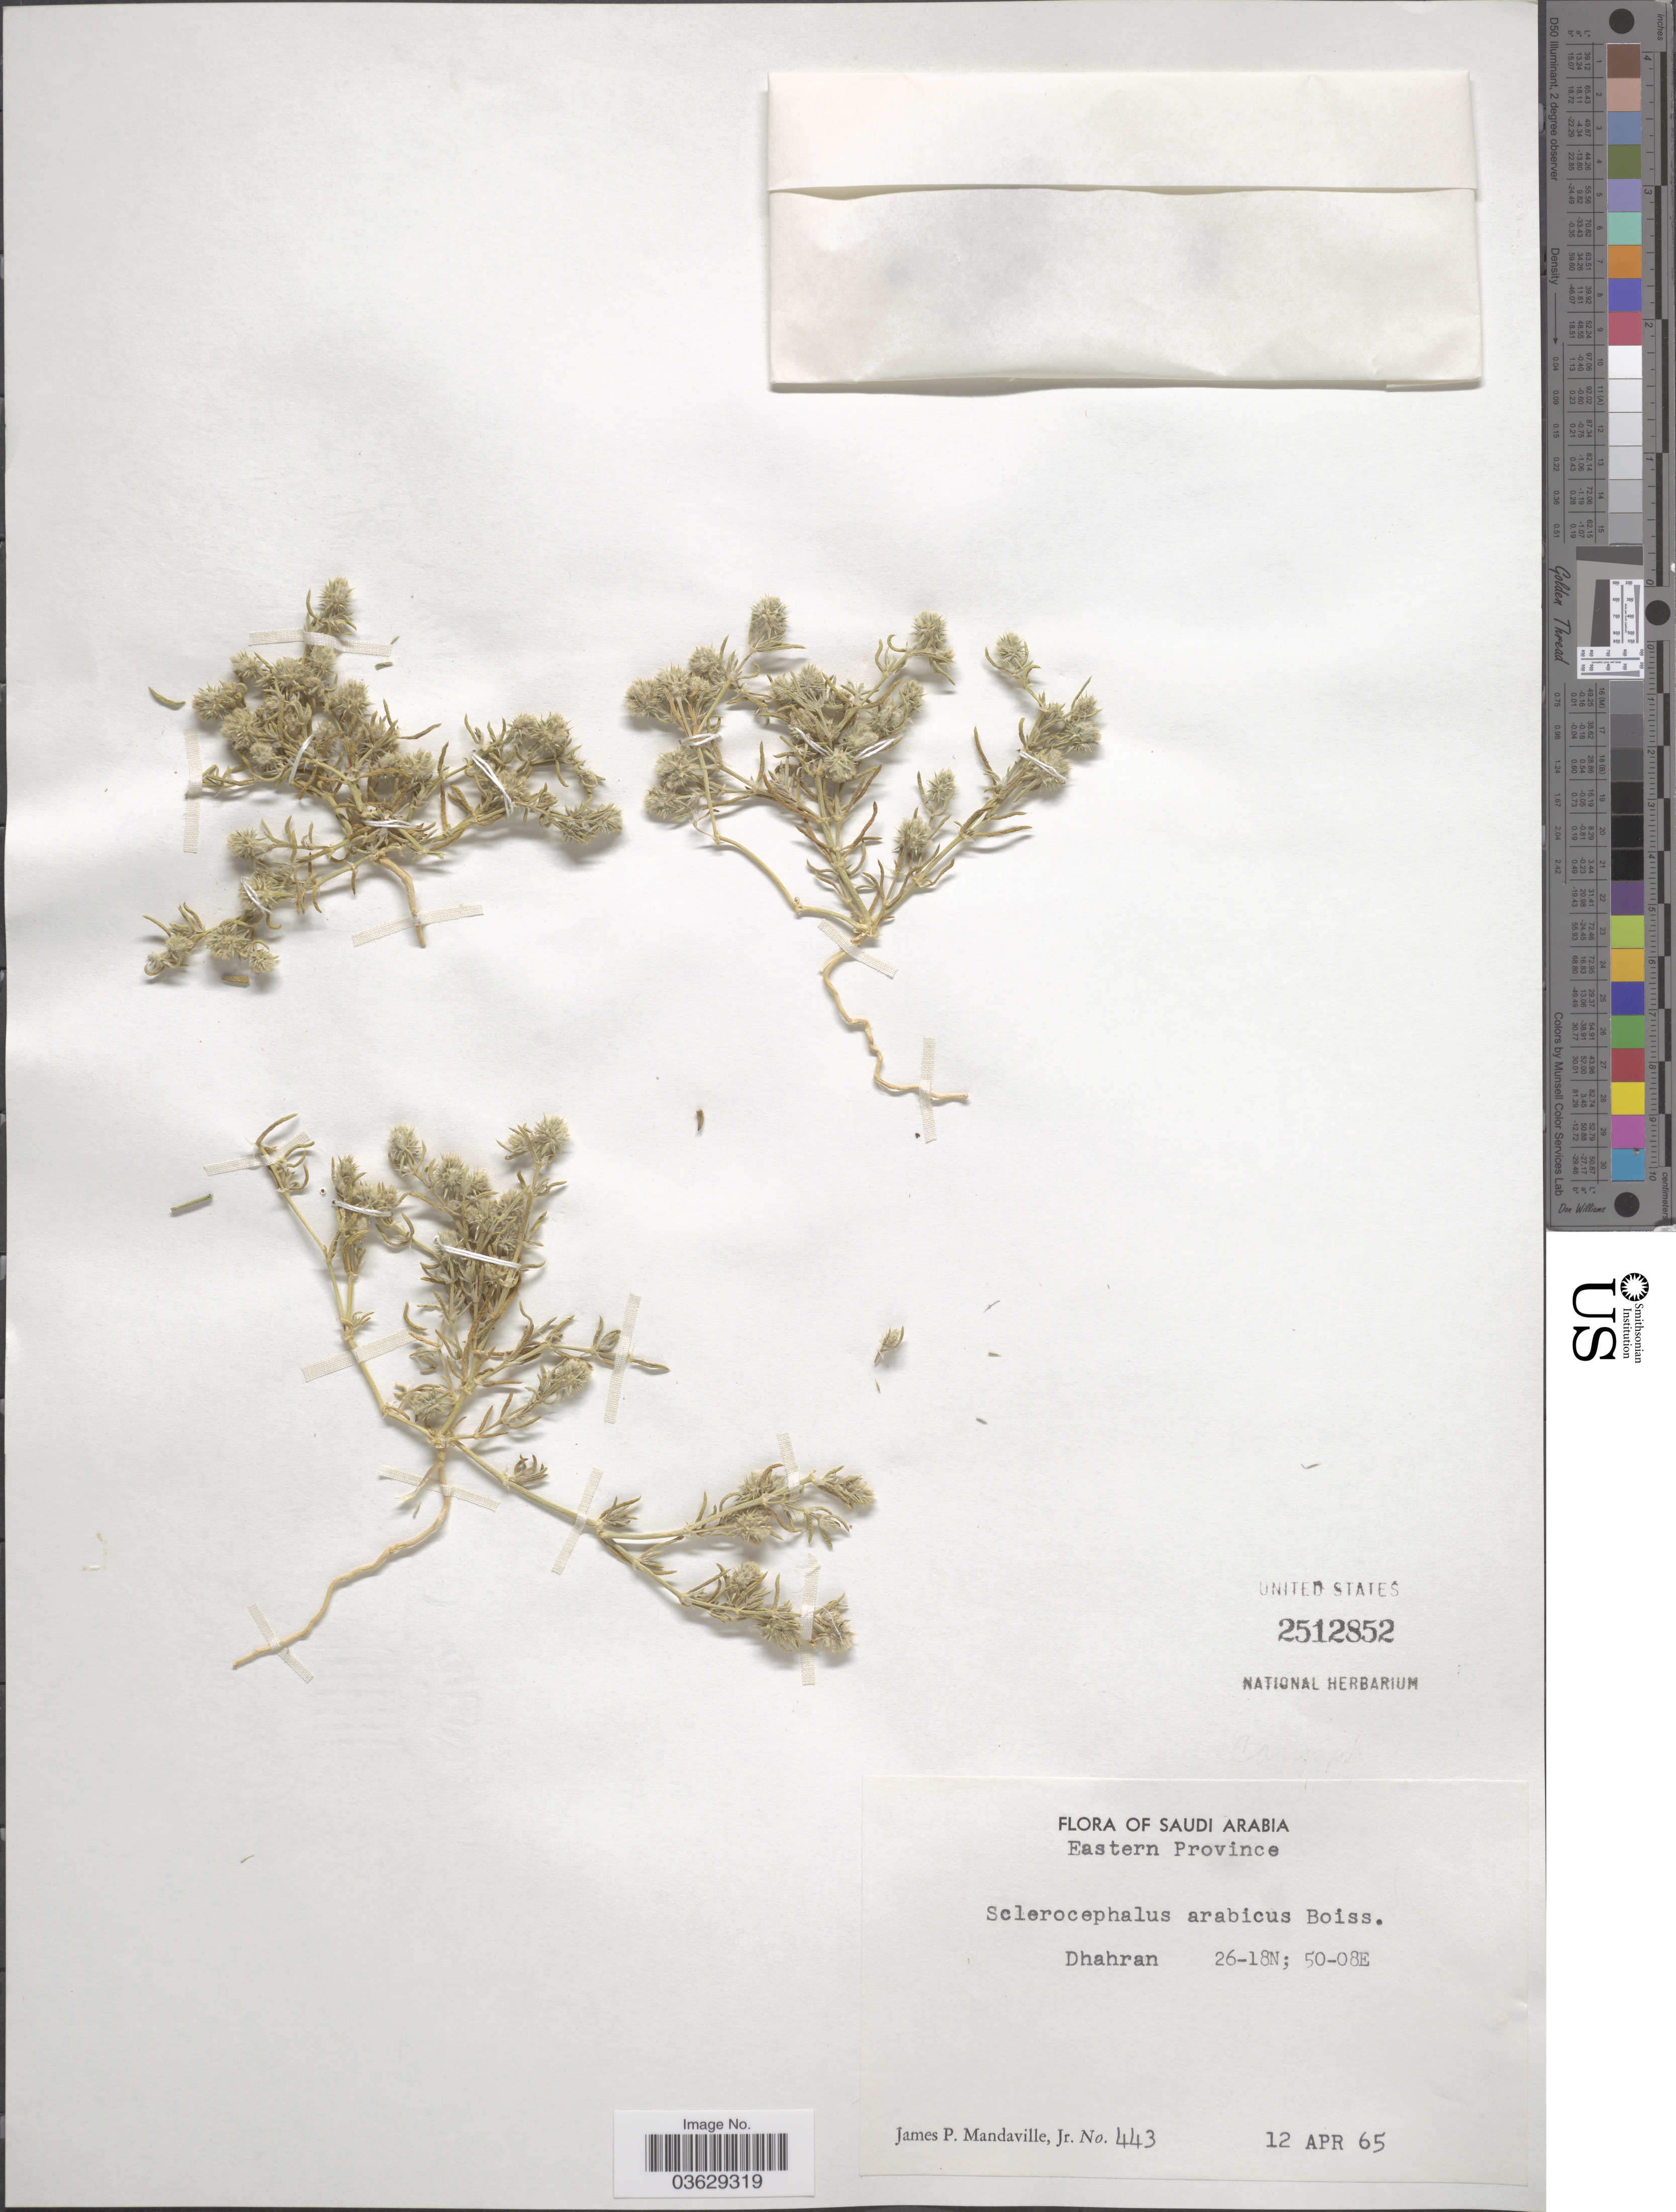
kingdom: Plantae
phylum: Tracheophyta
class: Magnoliopsida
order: Caryophyllales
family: Caryophyllaceae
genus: Gymnocarpos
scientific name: Gymnocarpos sclerocephalus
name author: (Decne.) Dahlgren & Thulin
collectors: J. Mandaville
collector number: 443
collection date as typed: Transcribed d/m/y: 12/4/65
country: Saudi Arabia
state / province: Ash Sharqiyah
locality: Eastern Province. Dhahran.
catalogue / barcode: US 2512852